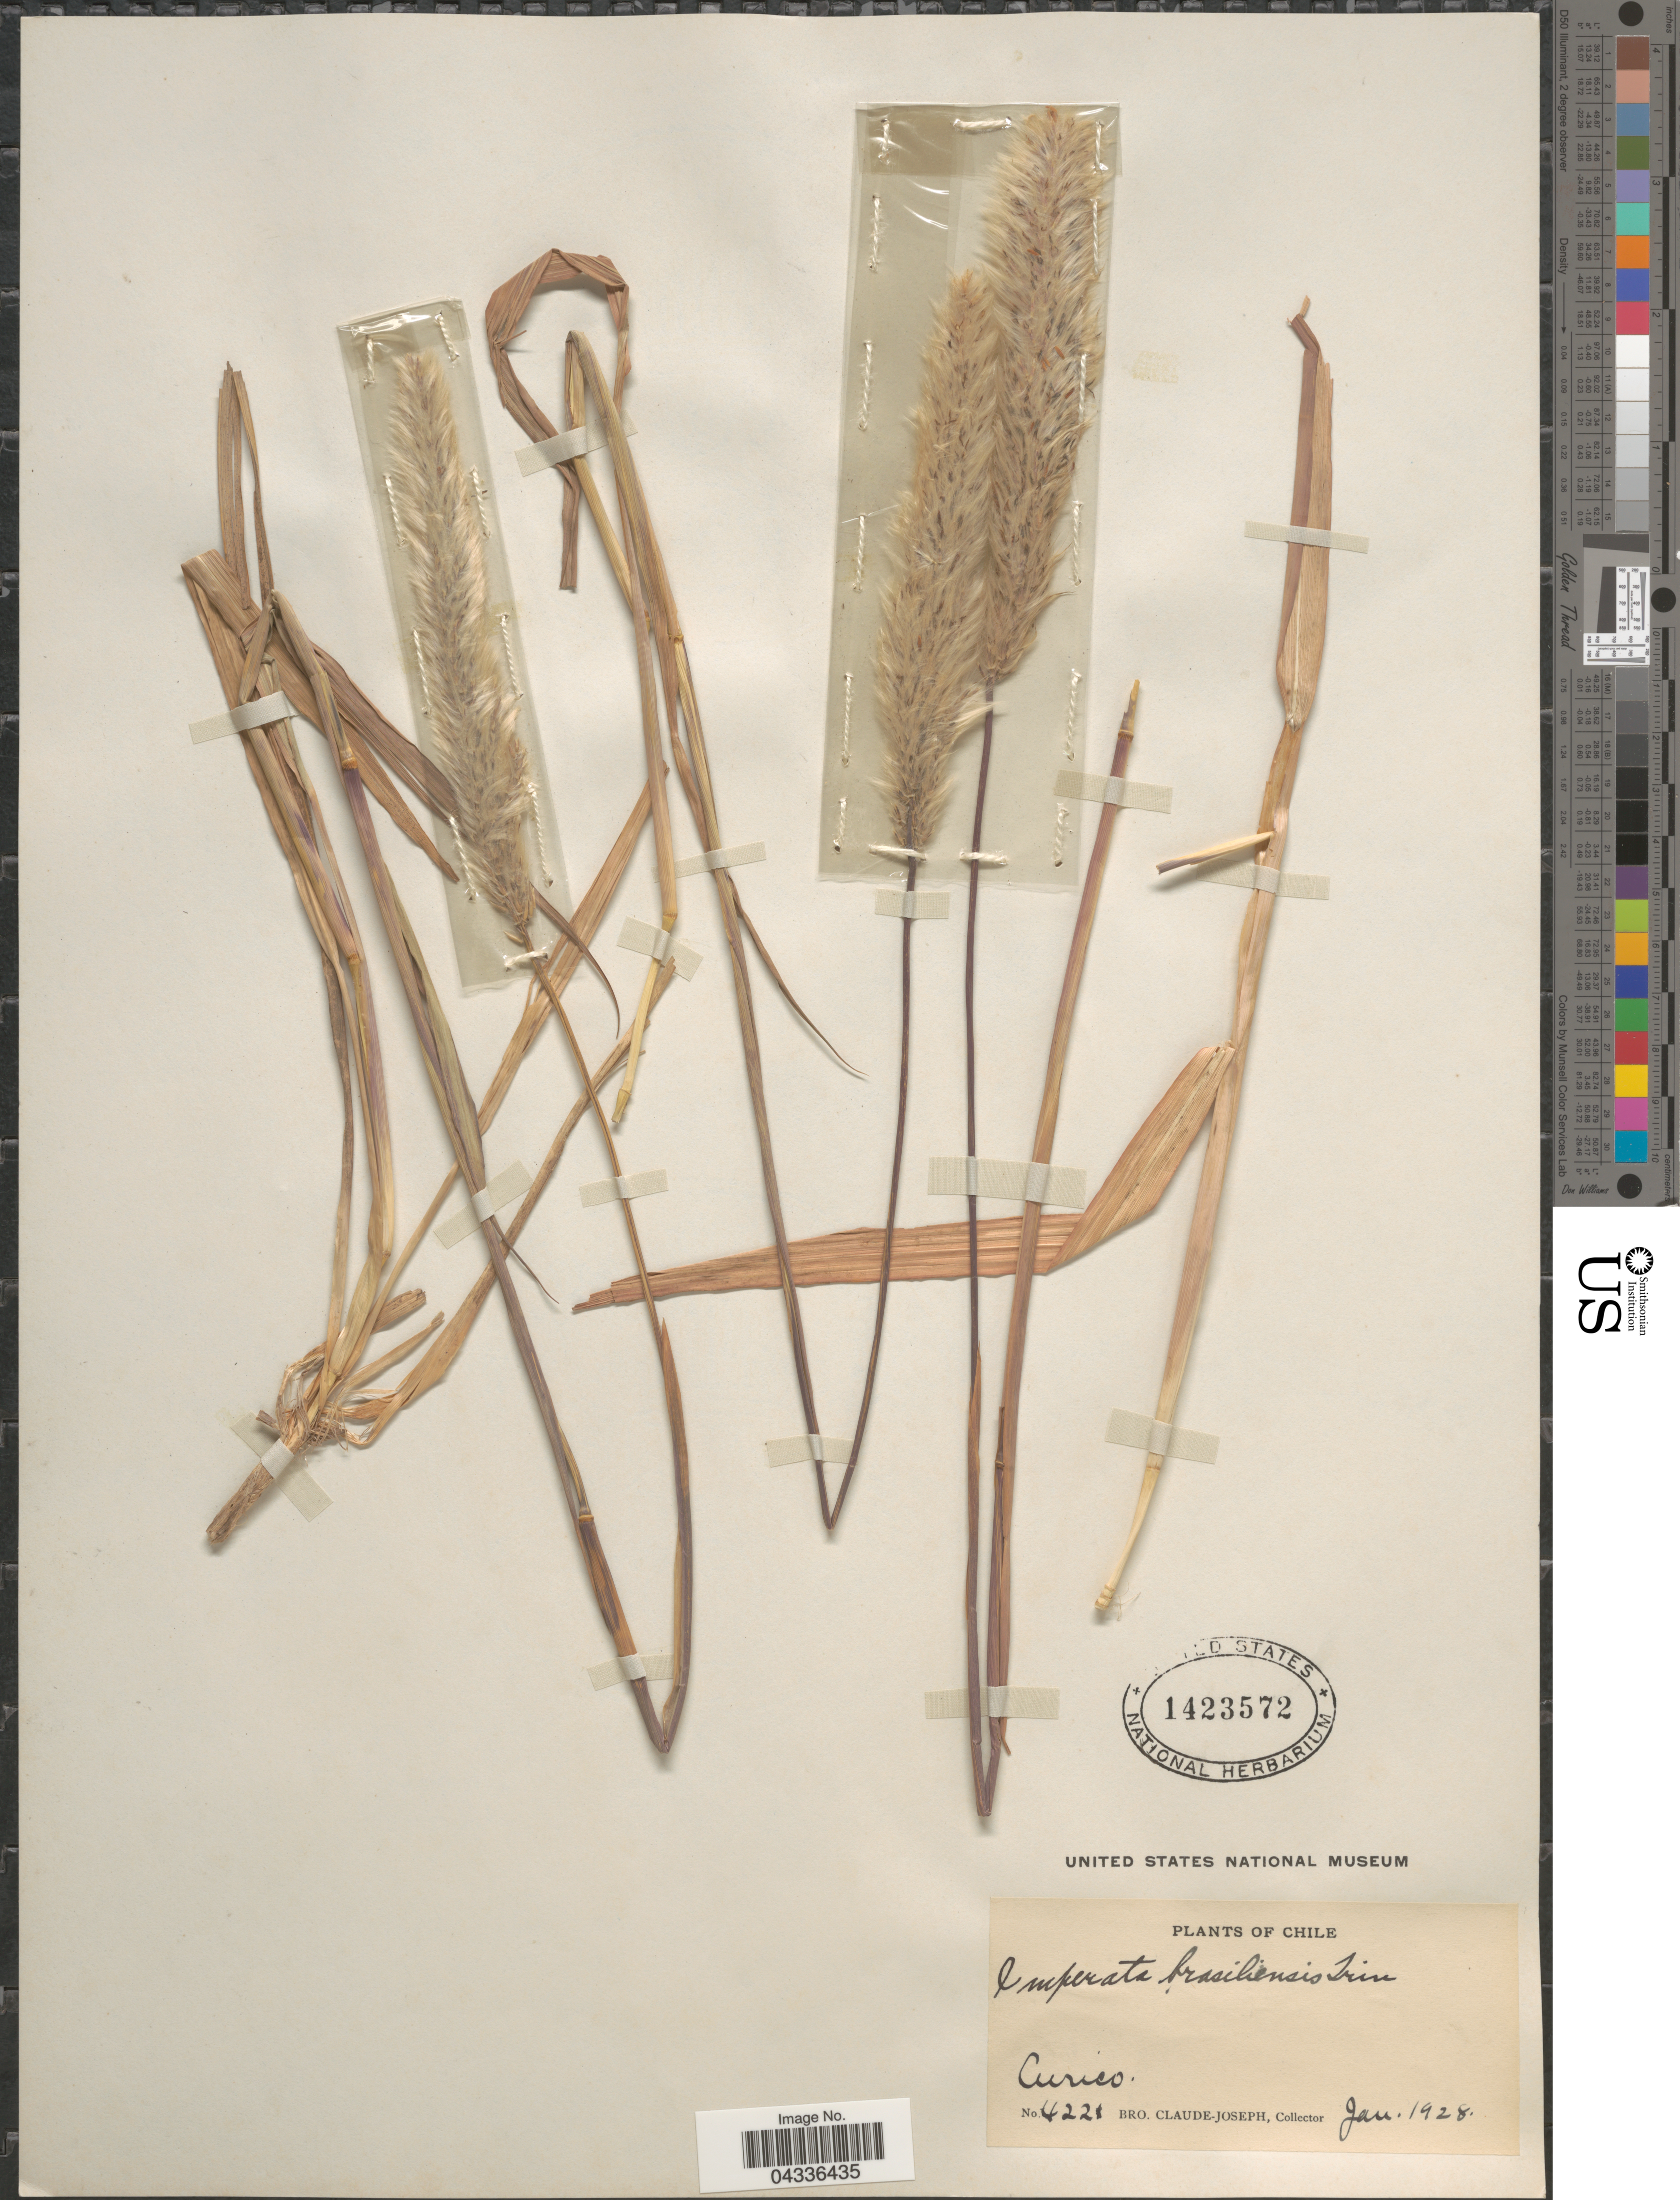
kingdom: Plantae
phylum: Tracheophyta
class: Liliopsida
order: Poales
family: Poaceae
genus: Imperata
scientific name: Imperata brasiliensis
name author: Trin.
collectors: Bro. Claude-Joseph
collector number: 4221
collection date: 1928-01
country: Chile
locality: Curico.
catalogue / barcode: US 1423572